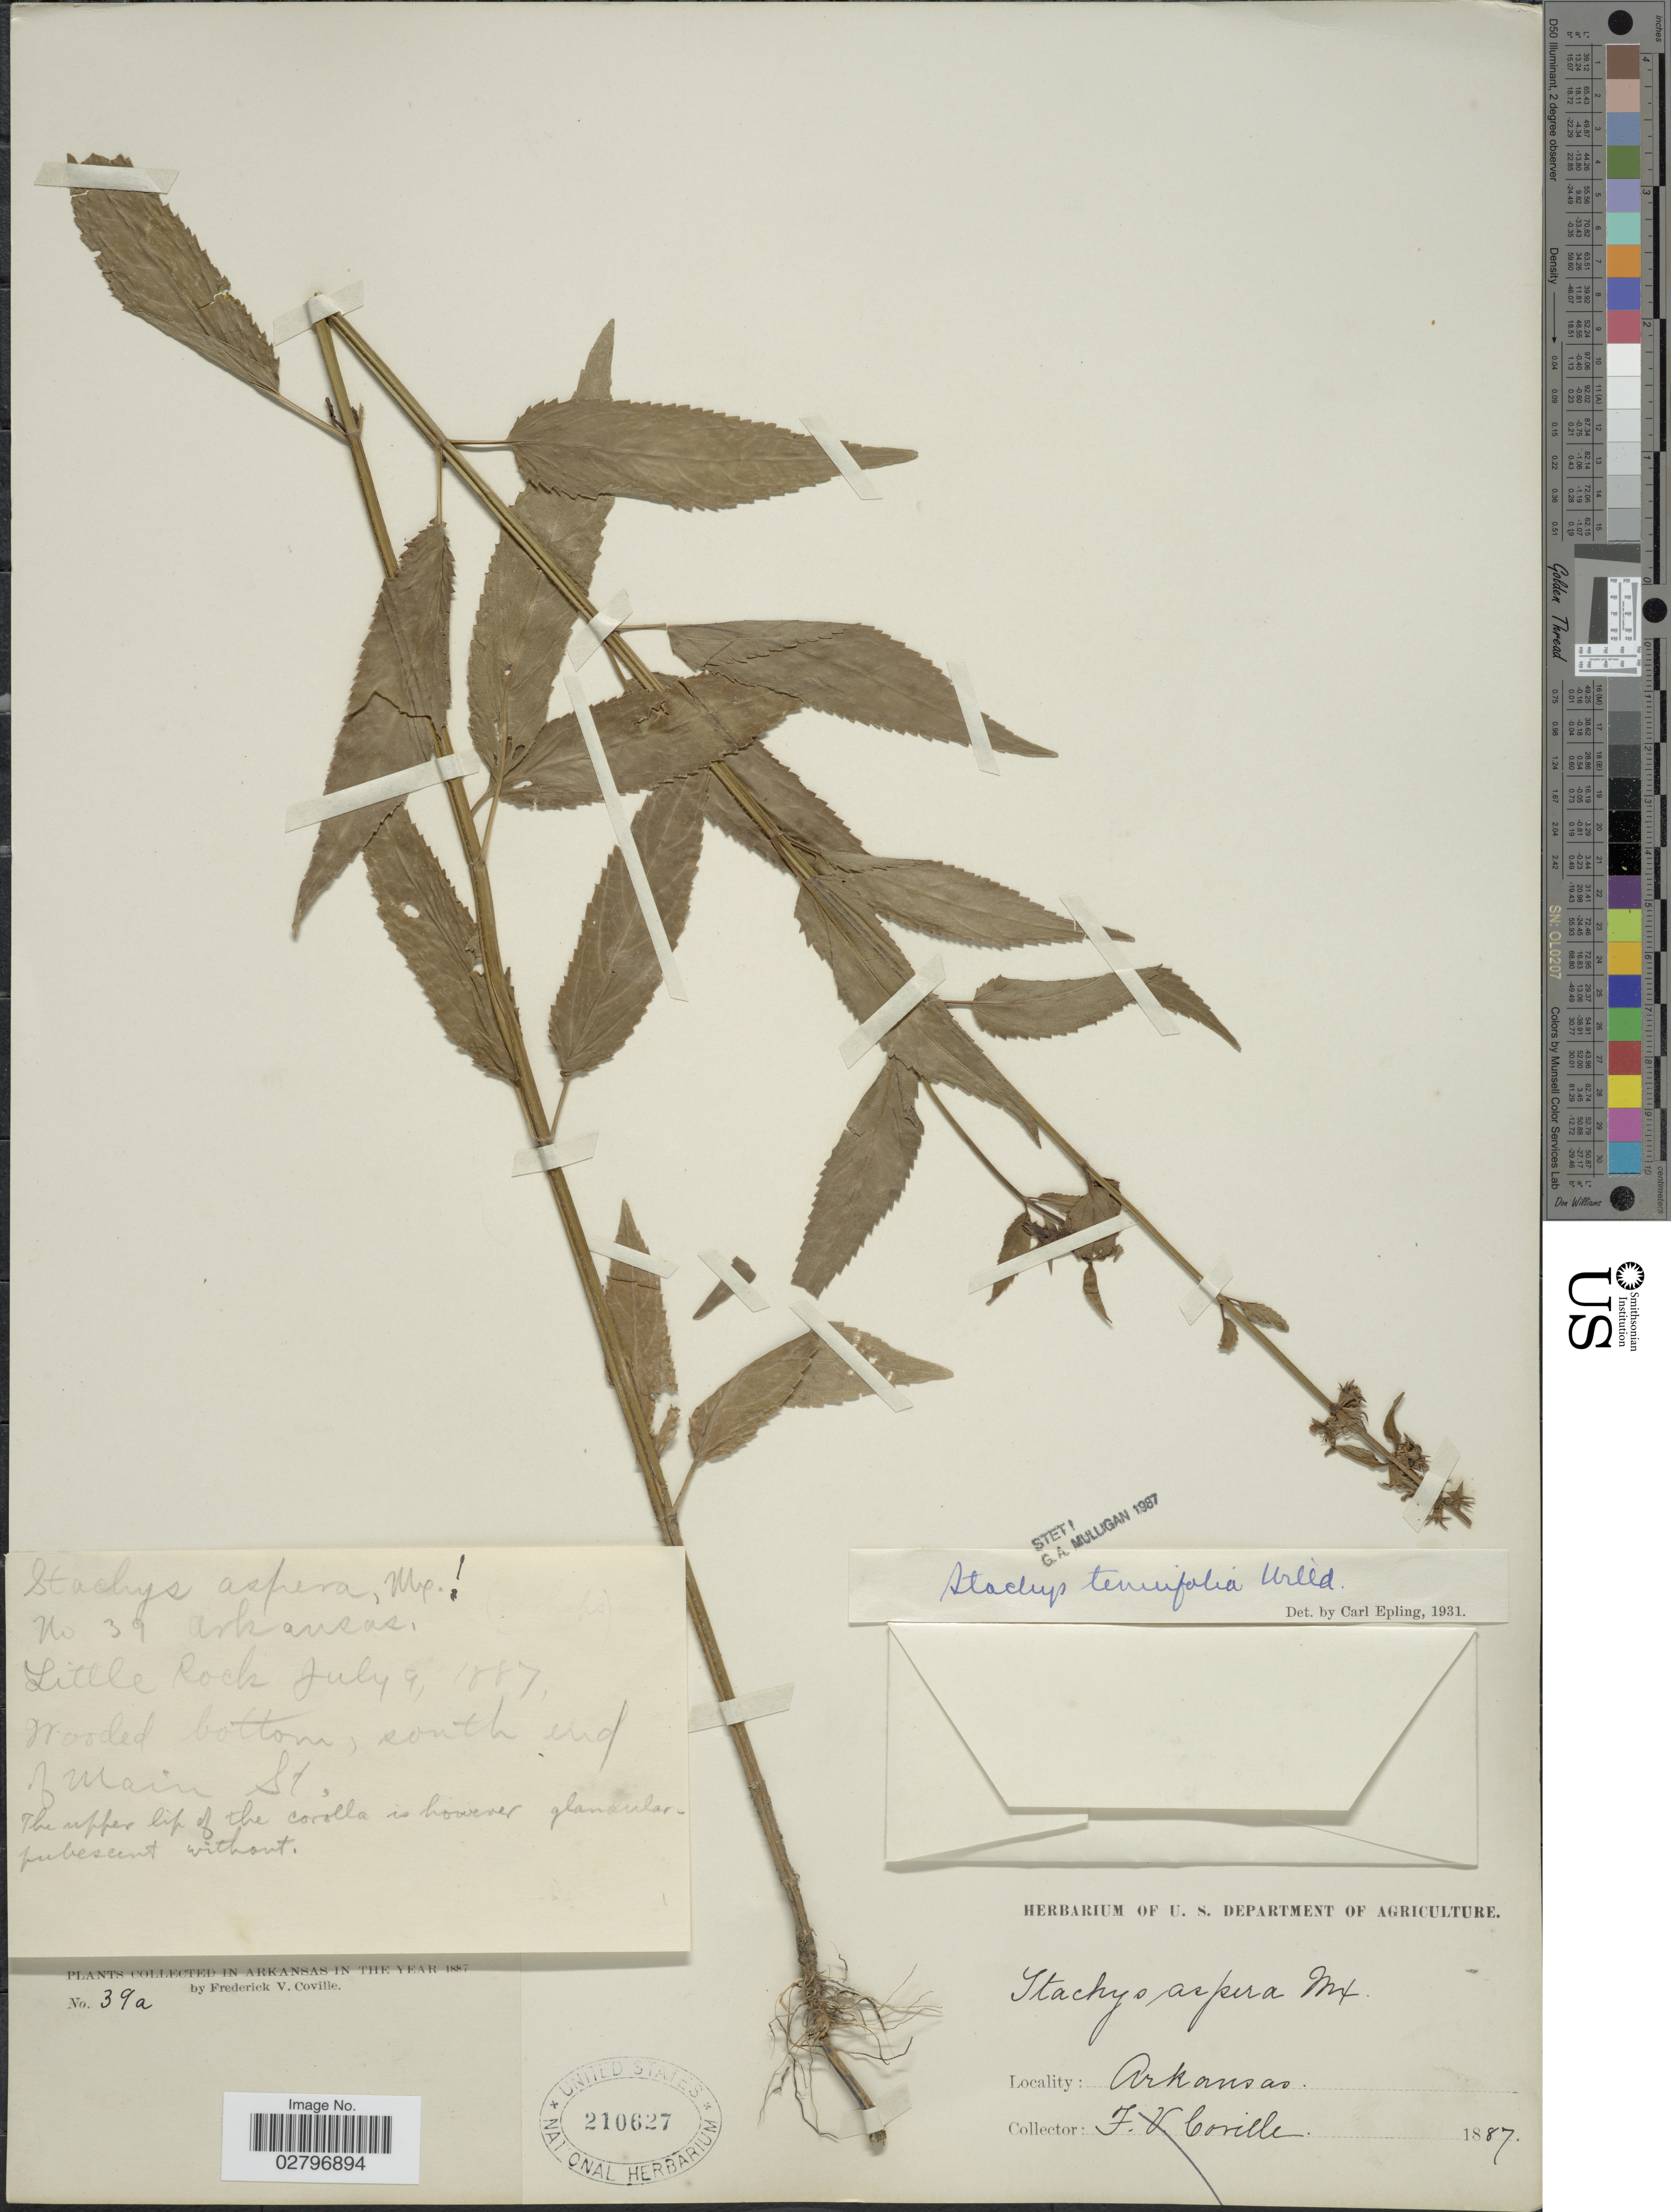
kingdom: Plantae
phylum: Tracheophyta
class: Magnoliopsida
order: Lamiales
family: Lamiaceae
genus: Stachys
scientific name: Stachys tenuifolia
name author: Willd.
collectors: F. V. Coville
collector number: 39a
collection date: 1887-07-09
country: United States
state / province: Arkansas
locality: Little Rock, Wooded bottom, south end of Main St.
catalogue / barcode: US 210627